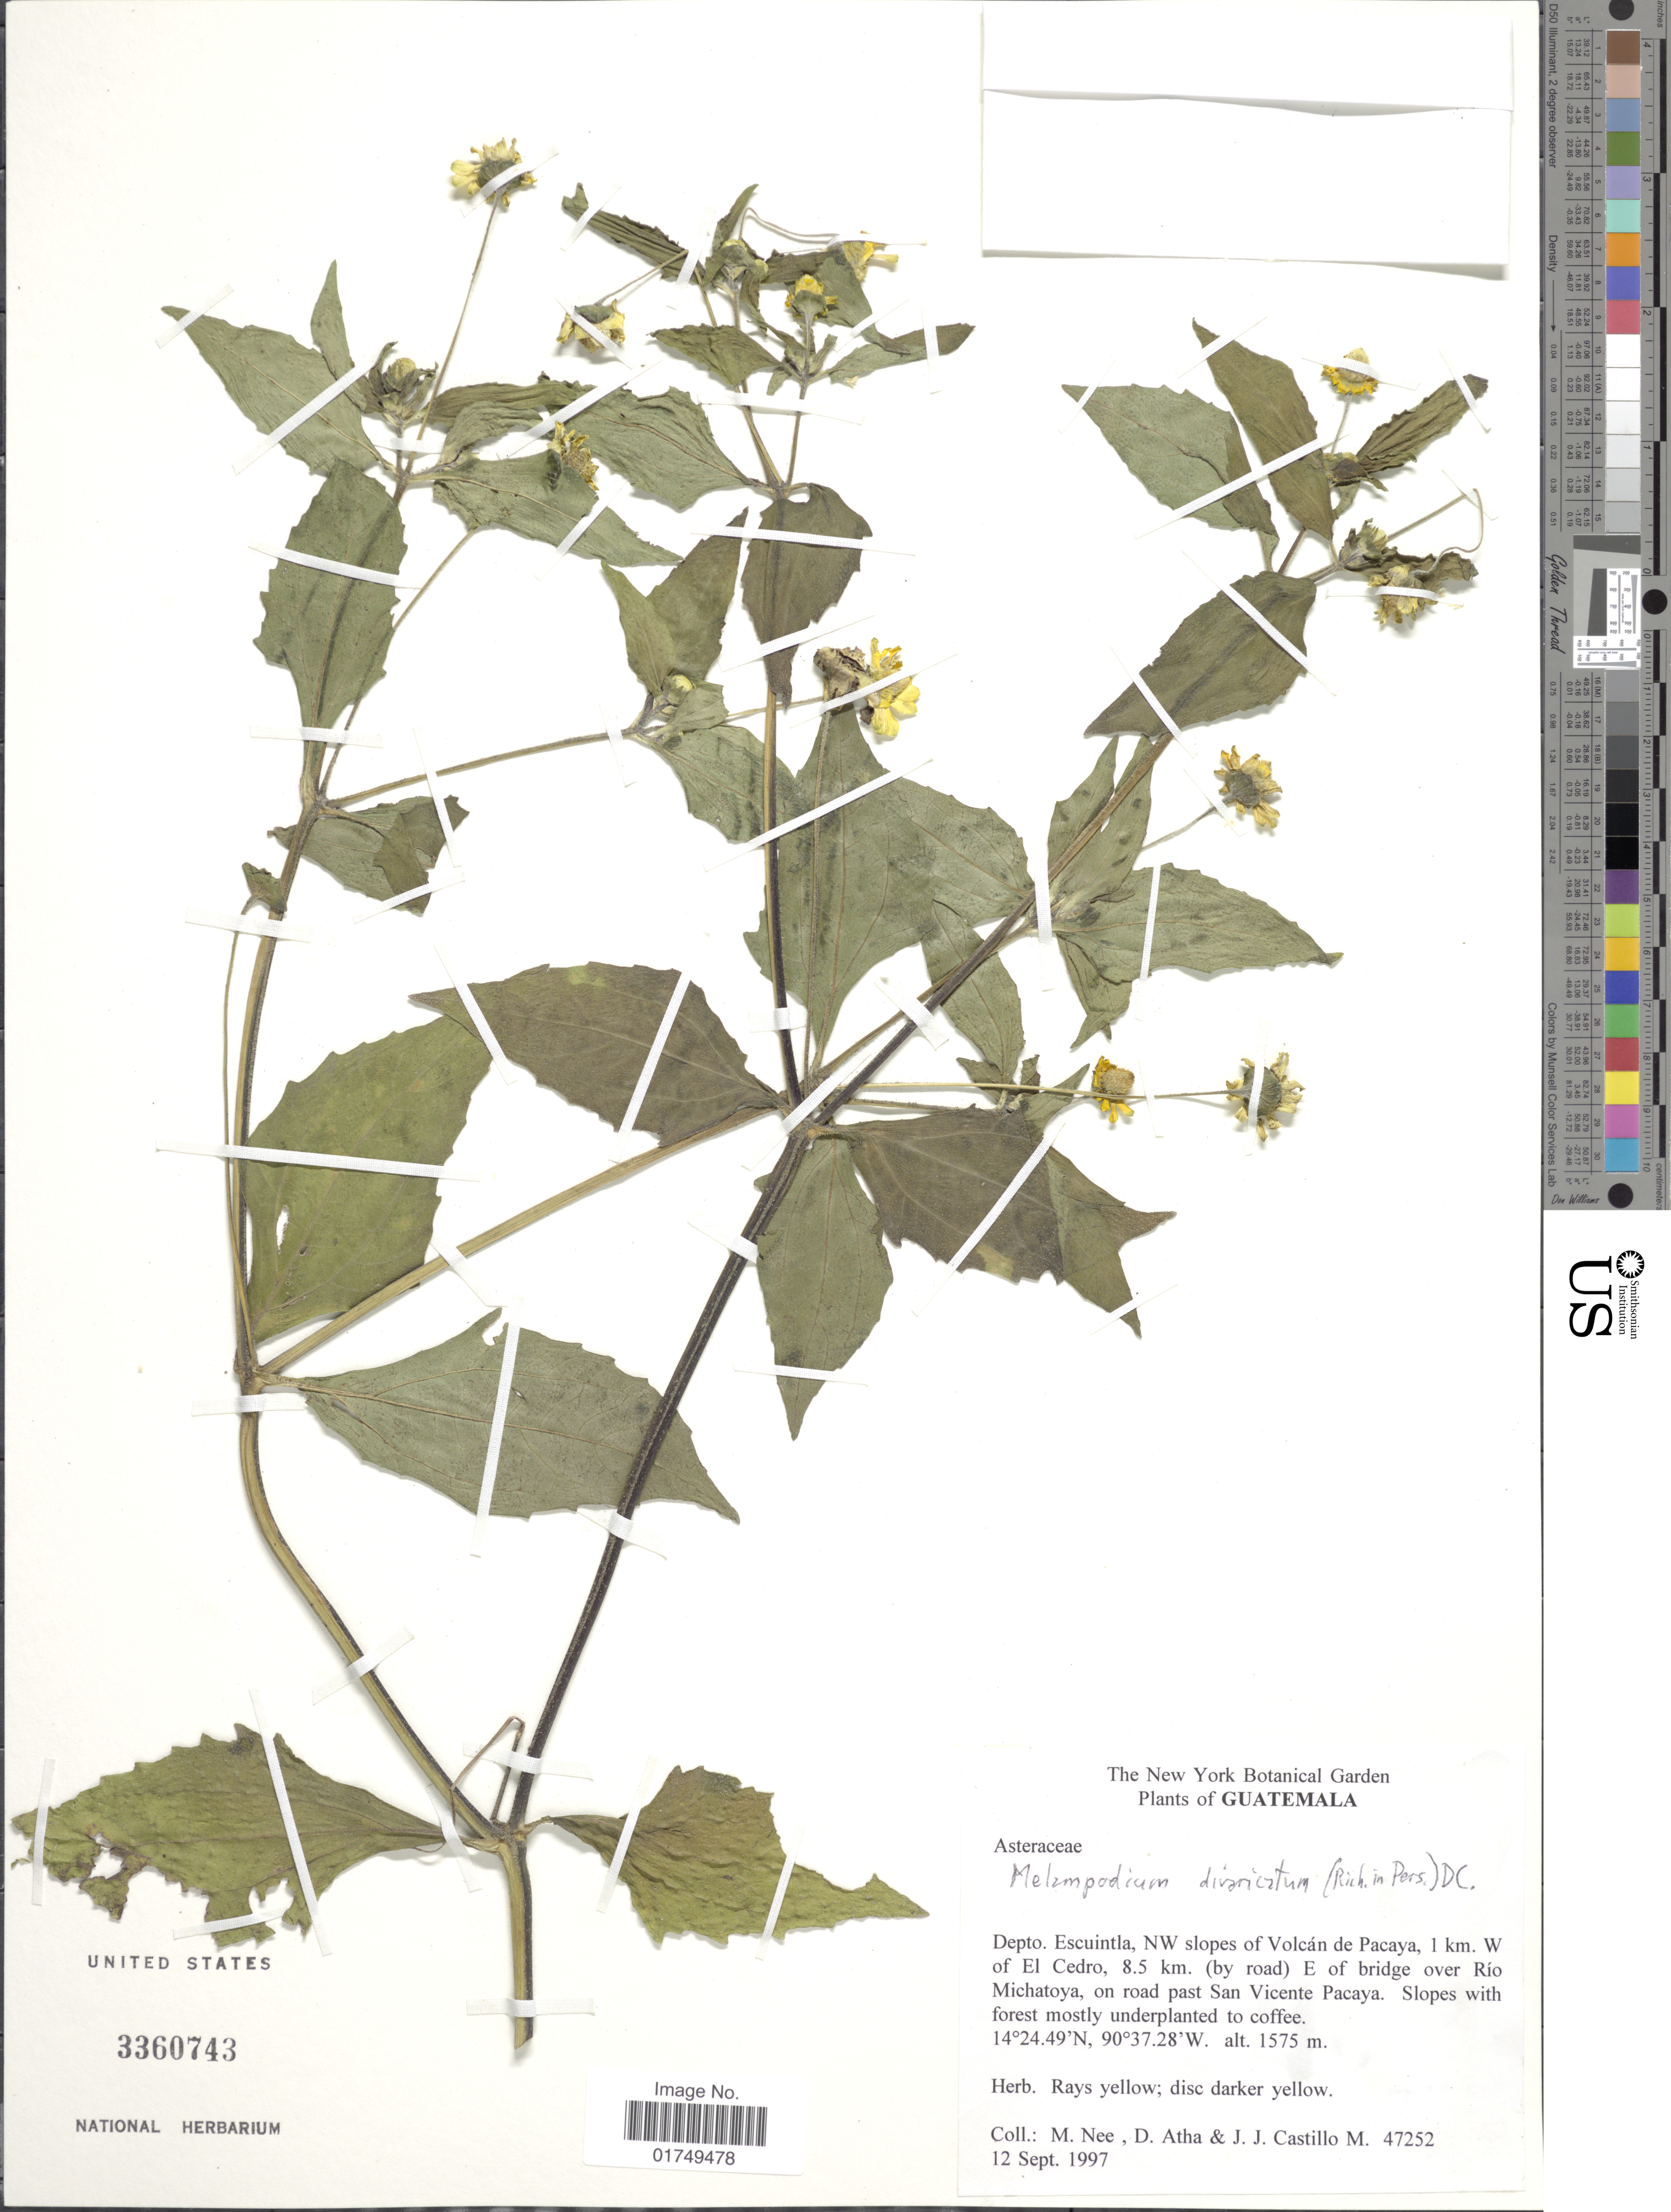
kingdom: Plantae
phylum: Tracheophyta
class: Magnoliopsida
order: Asterales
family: Asteraceae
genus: Melampodium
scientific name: Melampodium divaricatum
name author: (Rich.) DC.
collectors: M. Nee, D. Atha & J. Castillo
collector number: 47252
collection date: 1997-09-12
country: Guatemala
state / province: Escuintla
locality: NW slopes of Volcan de Pacaya, 1 km W of El Cedro, 8.5 km (by road) E of bridge over Rio Michatoya, on road past San Vicente Pacaya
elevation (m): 1575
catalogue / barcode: US 3360743